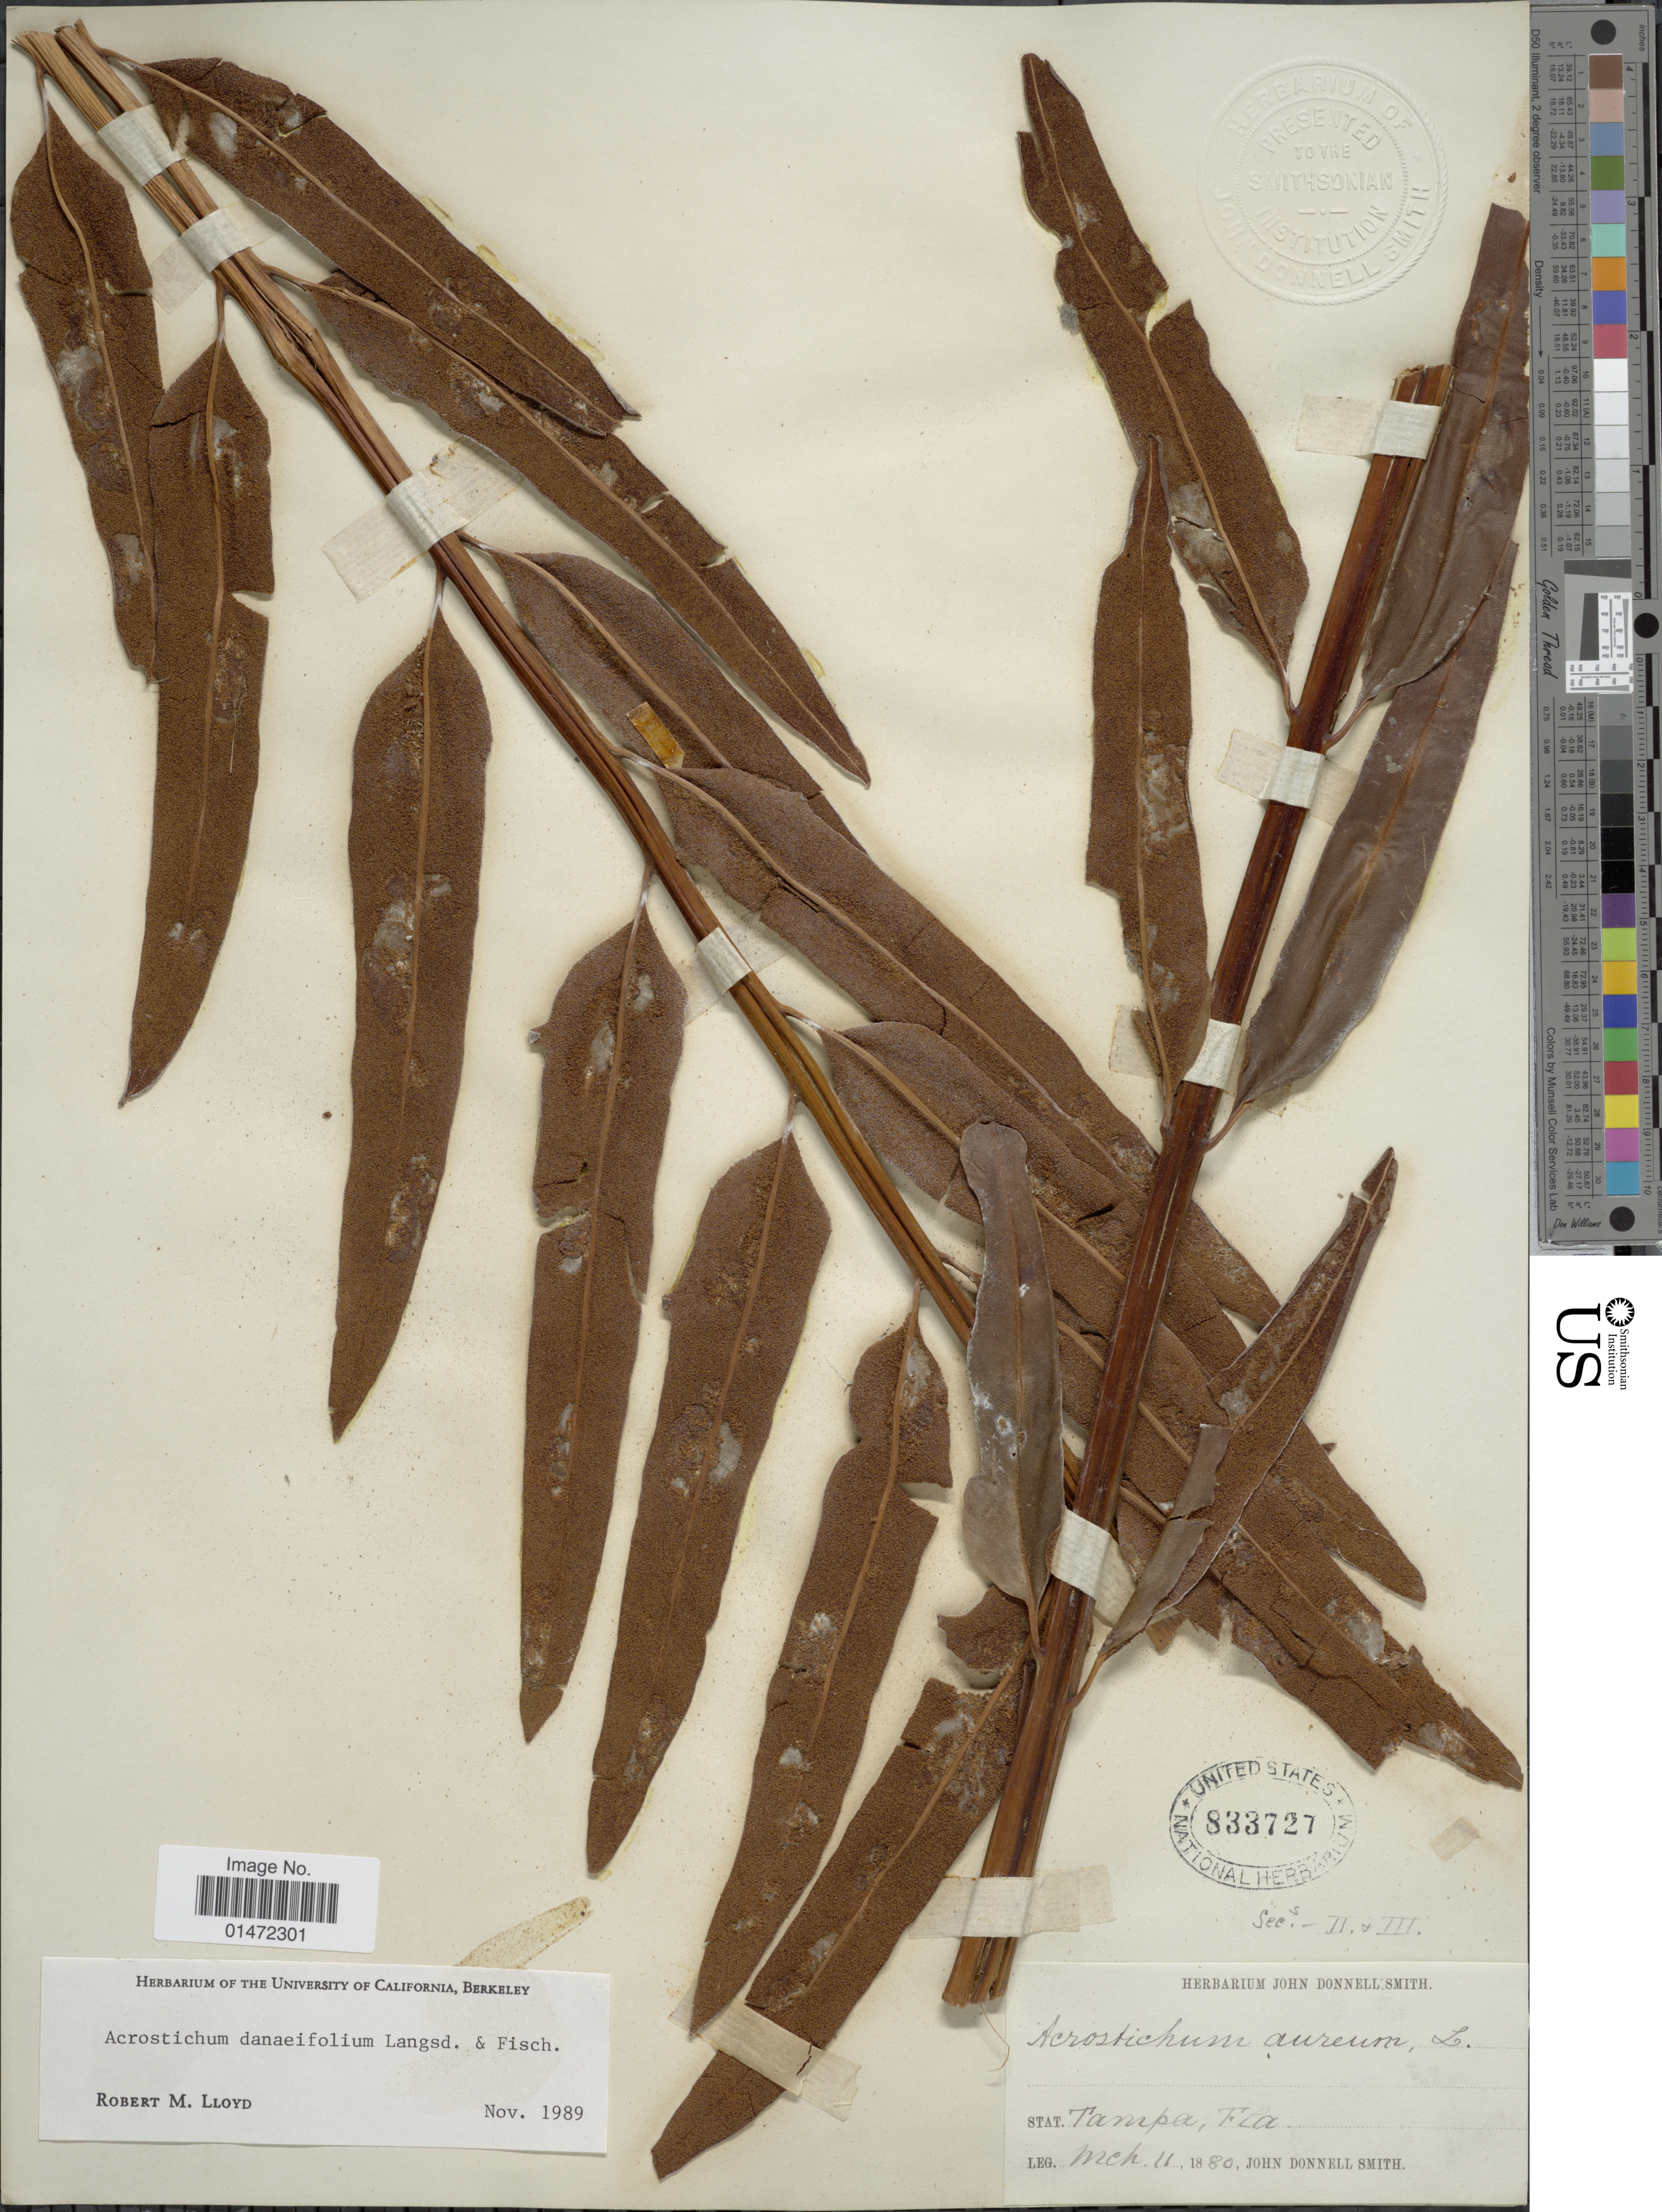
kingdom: Plantae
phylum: Tracheophyta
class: Polypodiopsida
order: Polypodiales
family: Pteridaceae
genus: Acrostichum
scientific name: Acrostichum danaeifolium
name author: Langsd. & Fisch.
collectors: J. Donnell Smith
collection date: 1880-03-11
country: United States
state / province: Florida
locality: Tampa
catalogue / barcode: US 833727